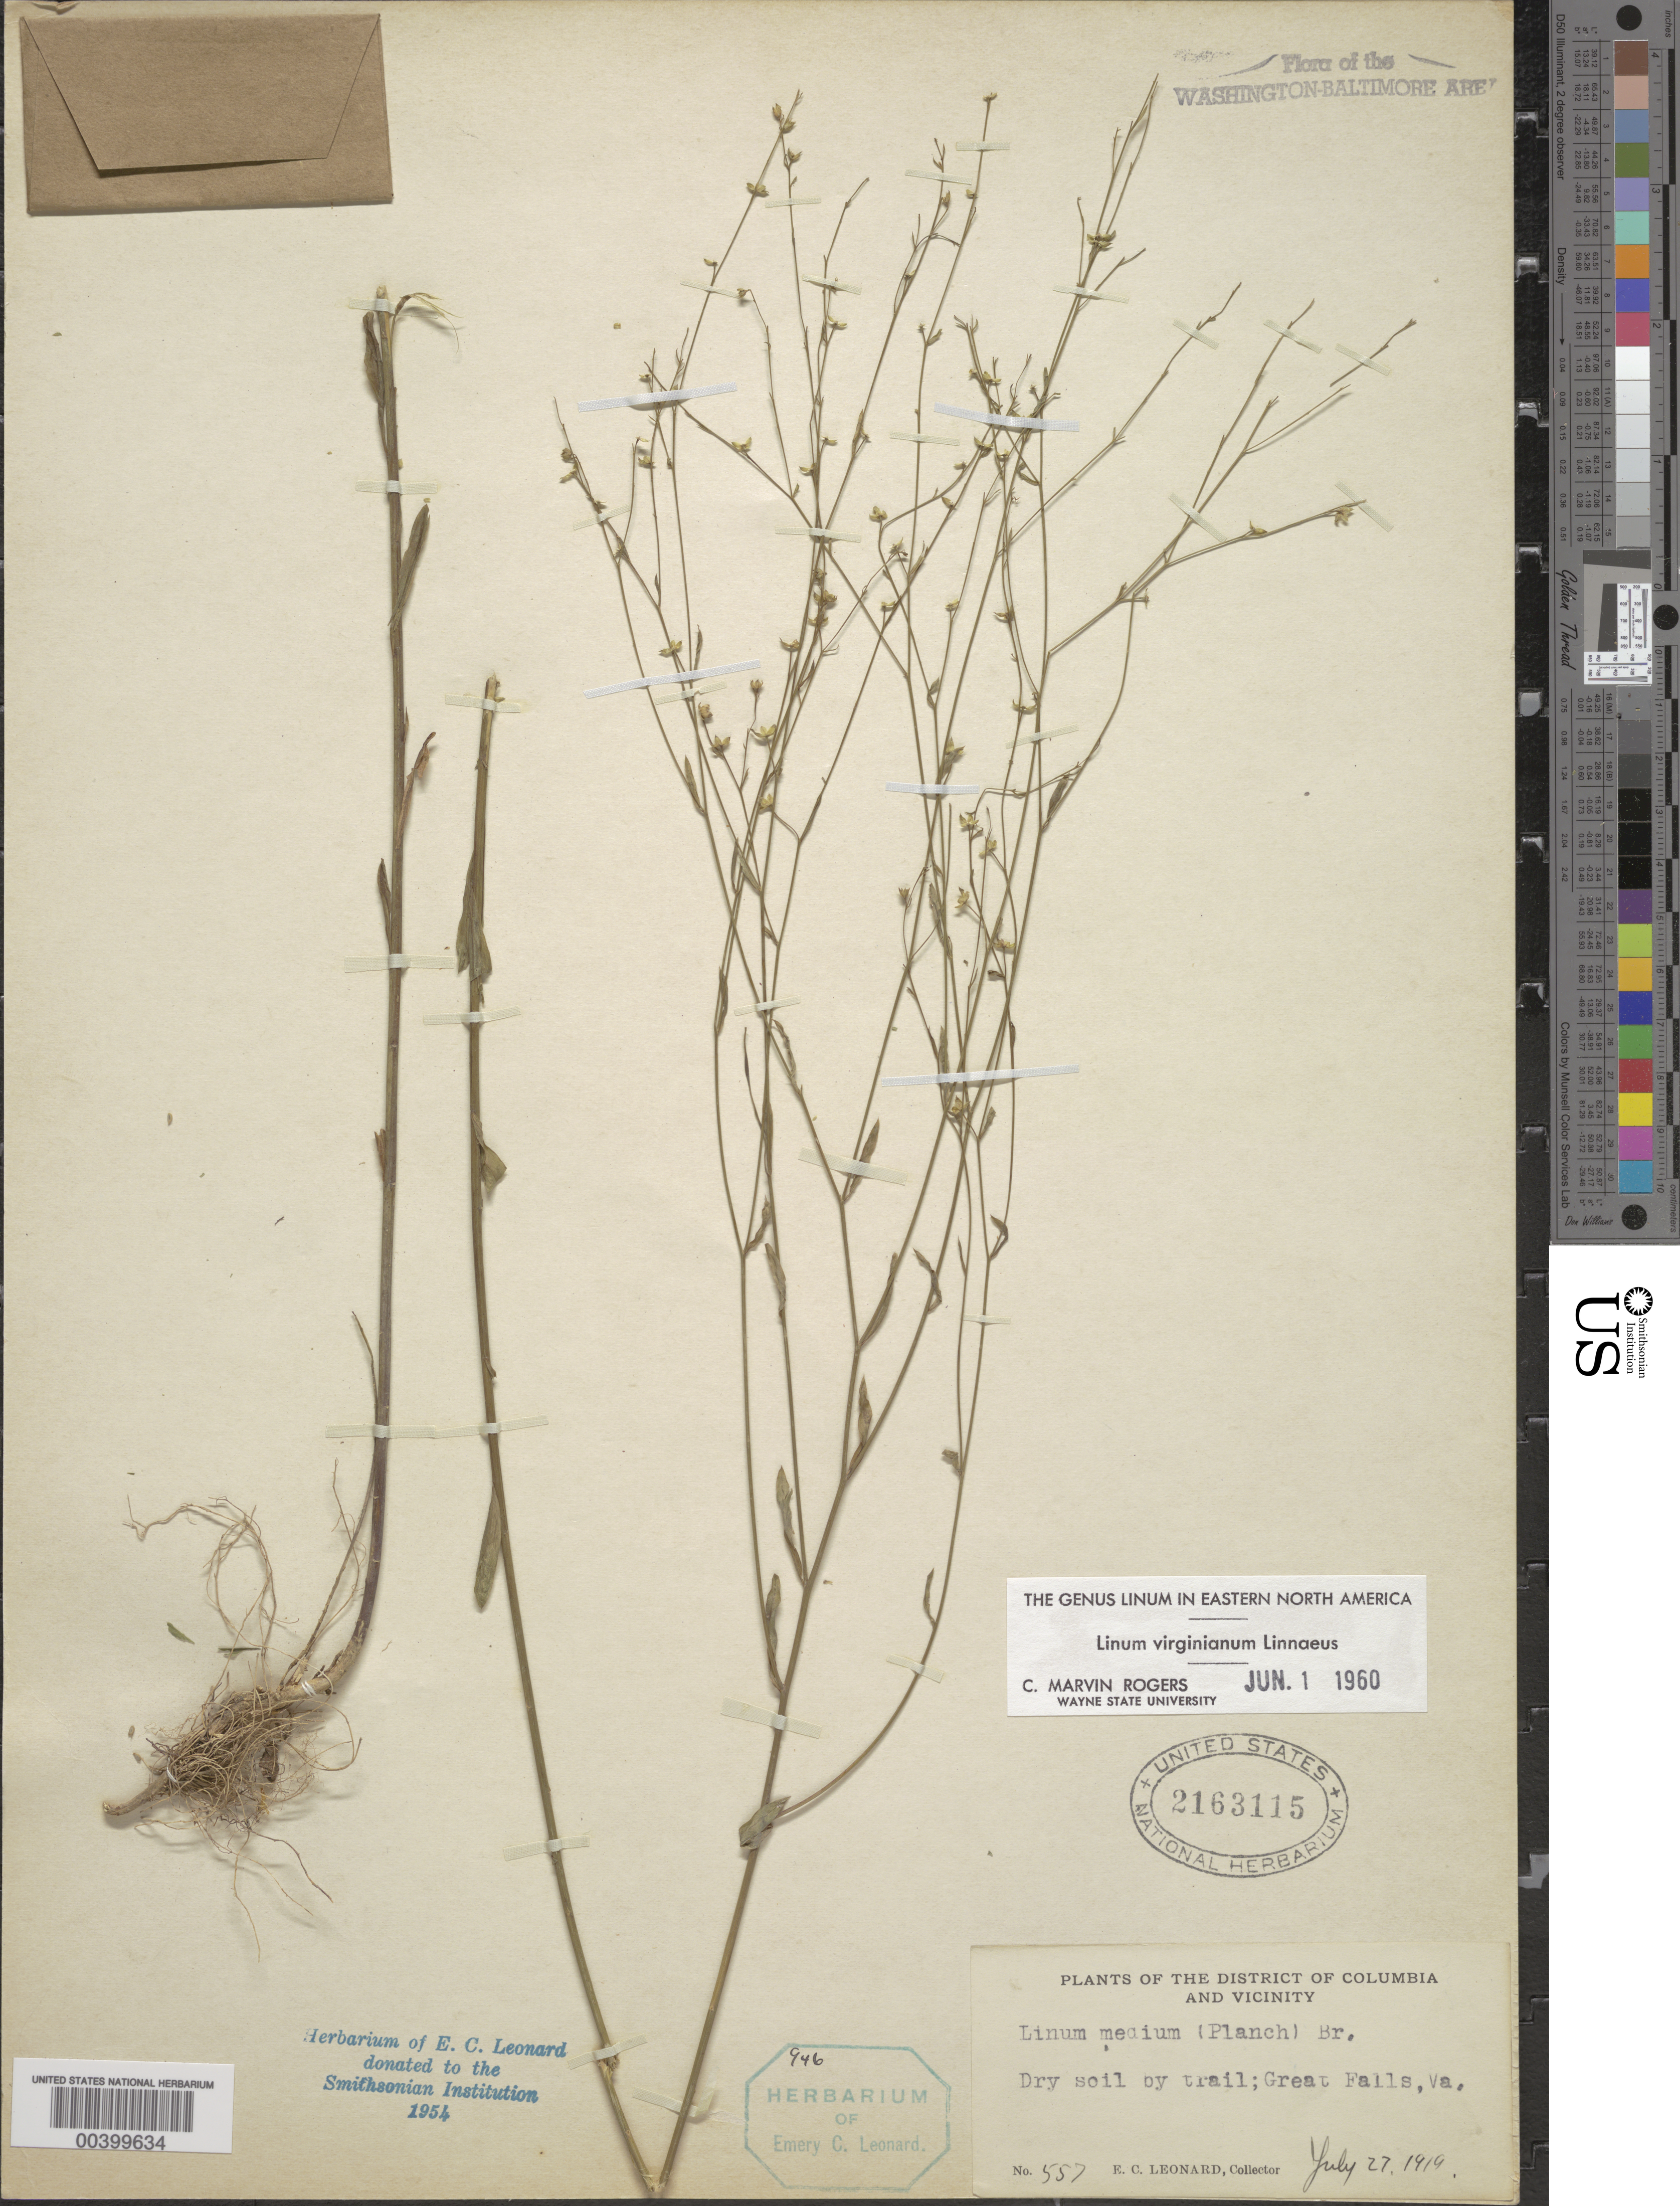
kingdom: Plantae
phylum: Tracheophyta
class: Magnoliopsida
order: Malpighiales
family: Linaceae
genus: Linum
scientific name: Linum virginianum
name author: L.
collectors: E. C. Leonard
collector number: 557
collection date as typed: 27 Jul 1919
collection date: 1919-07-27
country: United States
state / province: Virginia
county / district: Fairfax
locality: Great Falls C. and O. Canal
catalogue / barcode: US 2163115